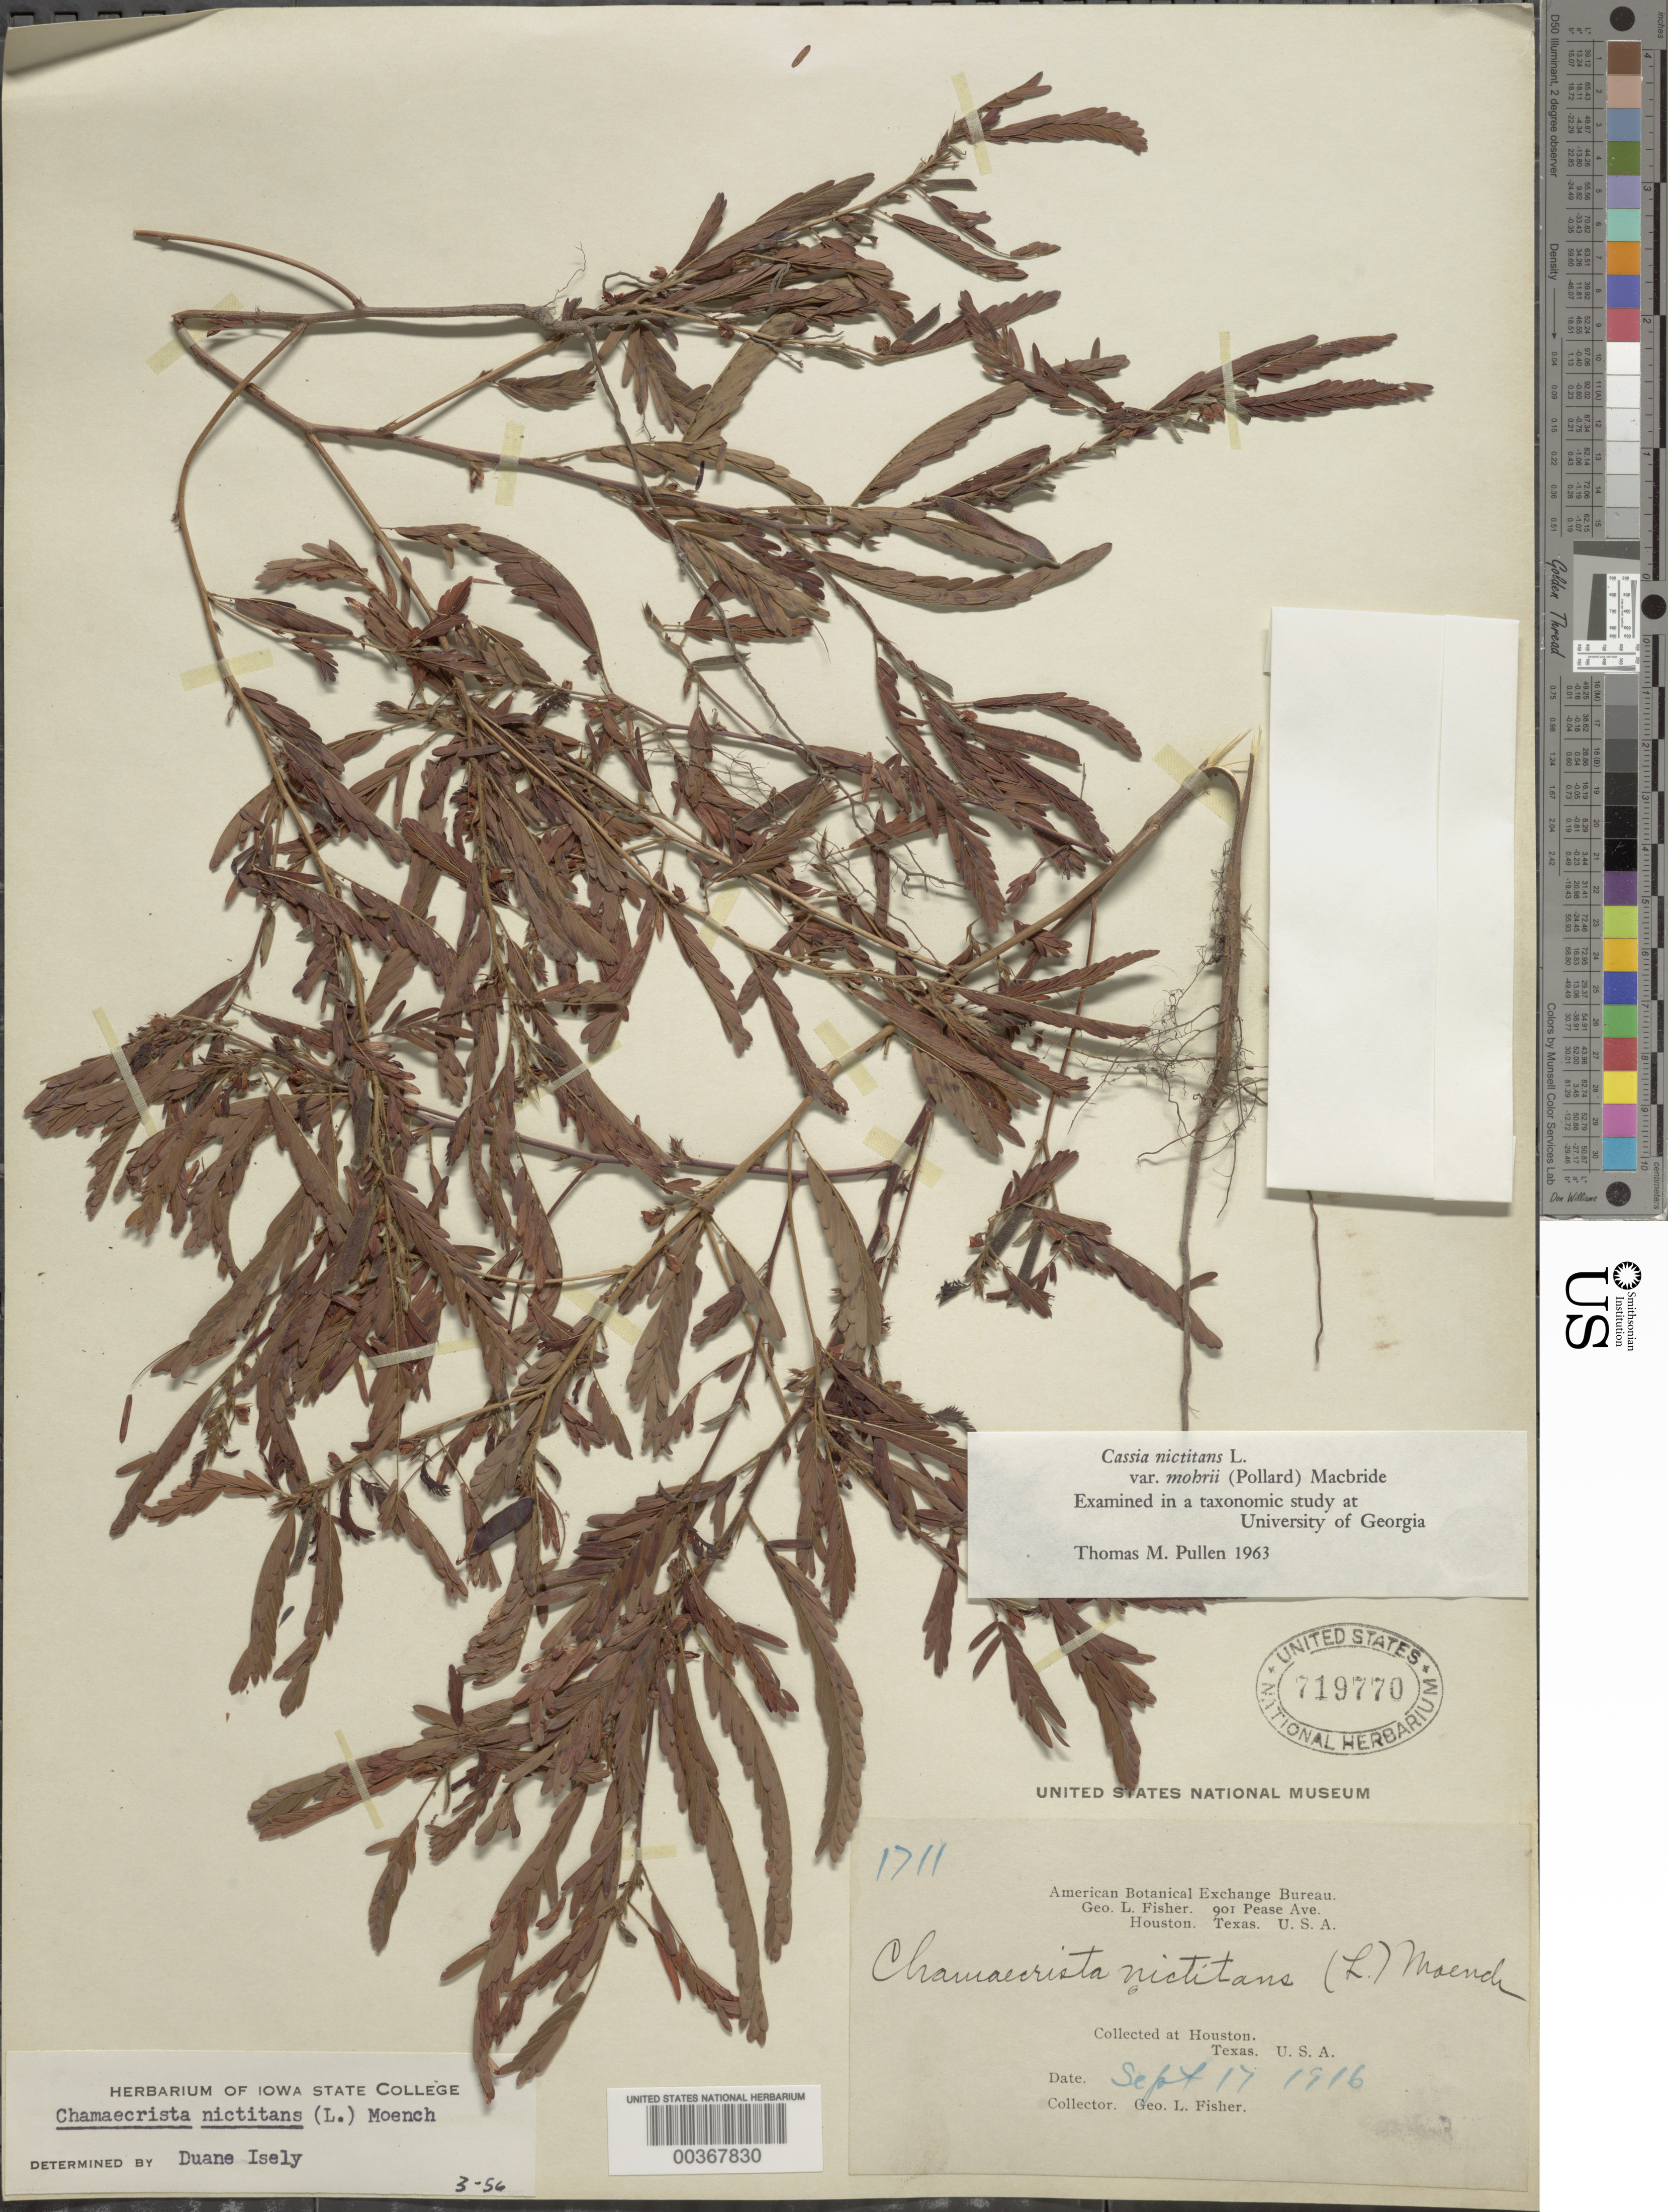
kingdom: Plantae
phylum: Tracheophyta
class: Magnoliopsida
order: Fabales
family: Fabaceae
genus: Chamaecrista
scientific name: Chamaecrista nictitans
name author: (L.) Moench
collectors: G. L. Fisher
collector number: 1711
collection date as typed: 17 Sep 1916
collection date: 1916-09-17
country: United States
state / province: Missouri / Texas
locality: Texas county (?), houston. [locality in either harris co., tx or texas co., mo.]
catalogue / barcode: US 719770